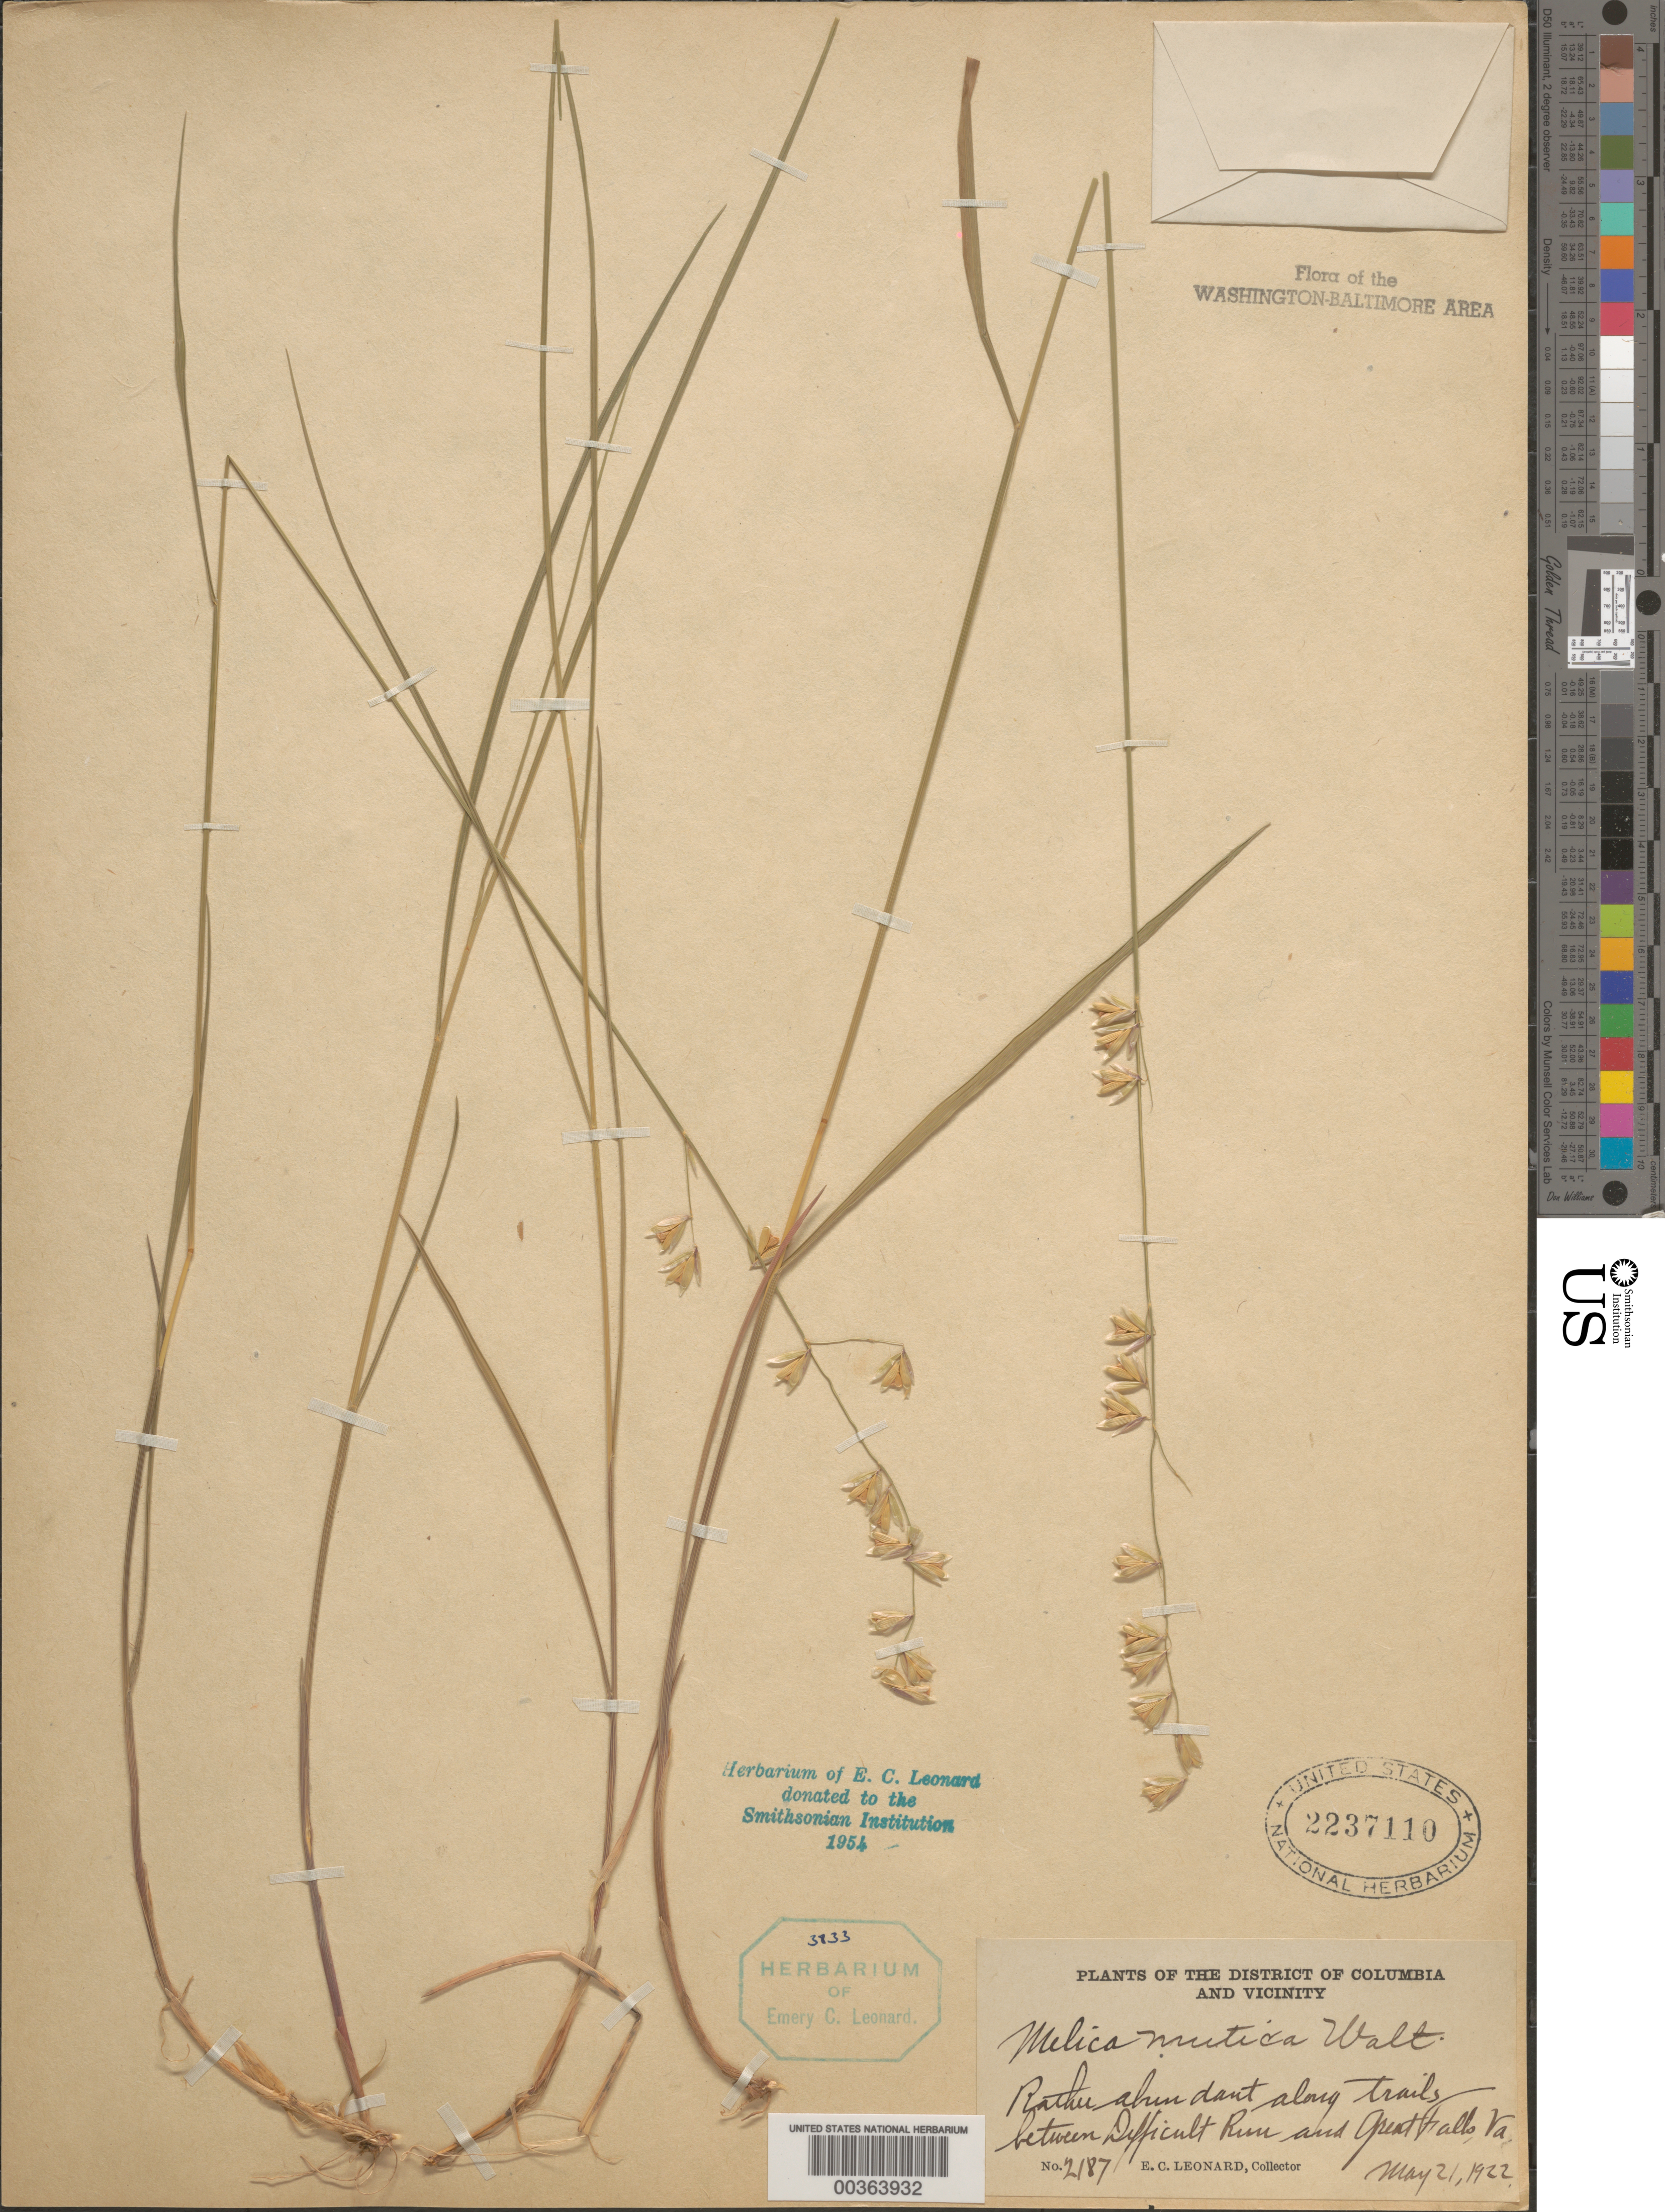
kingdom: Plantae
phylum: Tracheophyta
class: Liliopsida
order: Poales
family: Poaceae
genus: Melica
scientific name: Melica mutica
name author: Walter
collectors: E. C. Leonard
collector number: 2187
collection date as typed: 21 May 1922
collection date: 1922-05-21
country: United States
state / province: Virginia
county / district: Fairfax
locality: Between Difficult Run and Great Falls C. and O. Canal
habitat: Along trails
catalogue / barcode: US 2237110